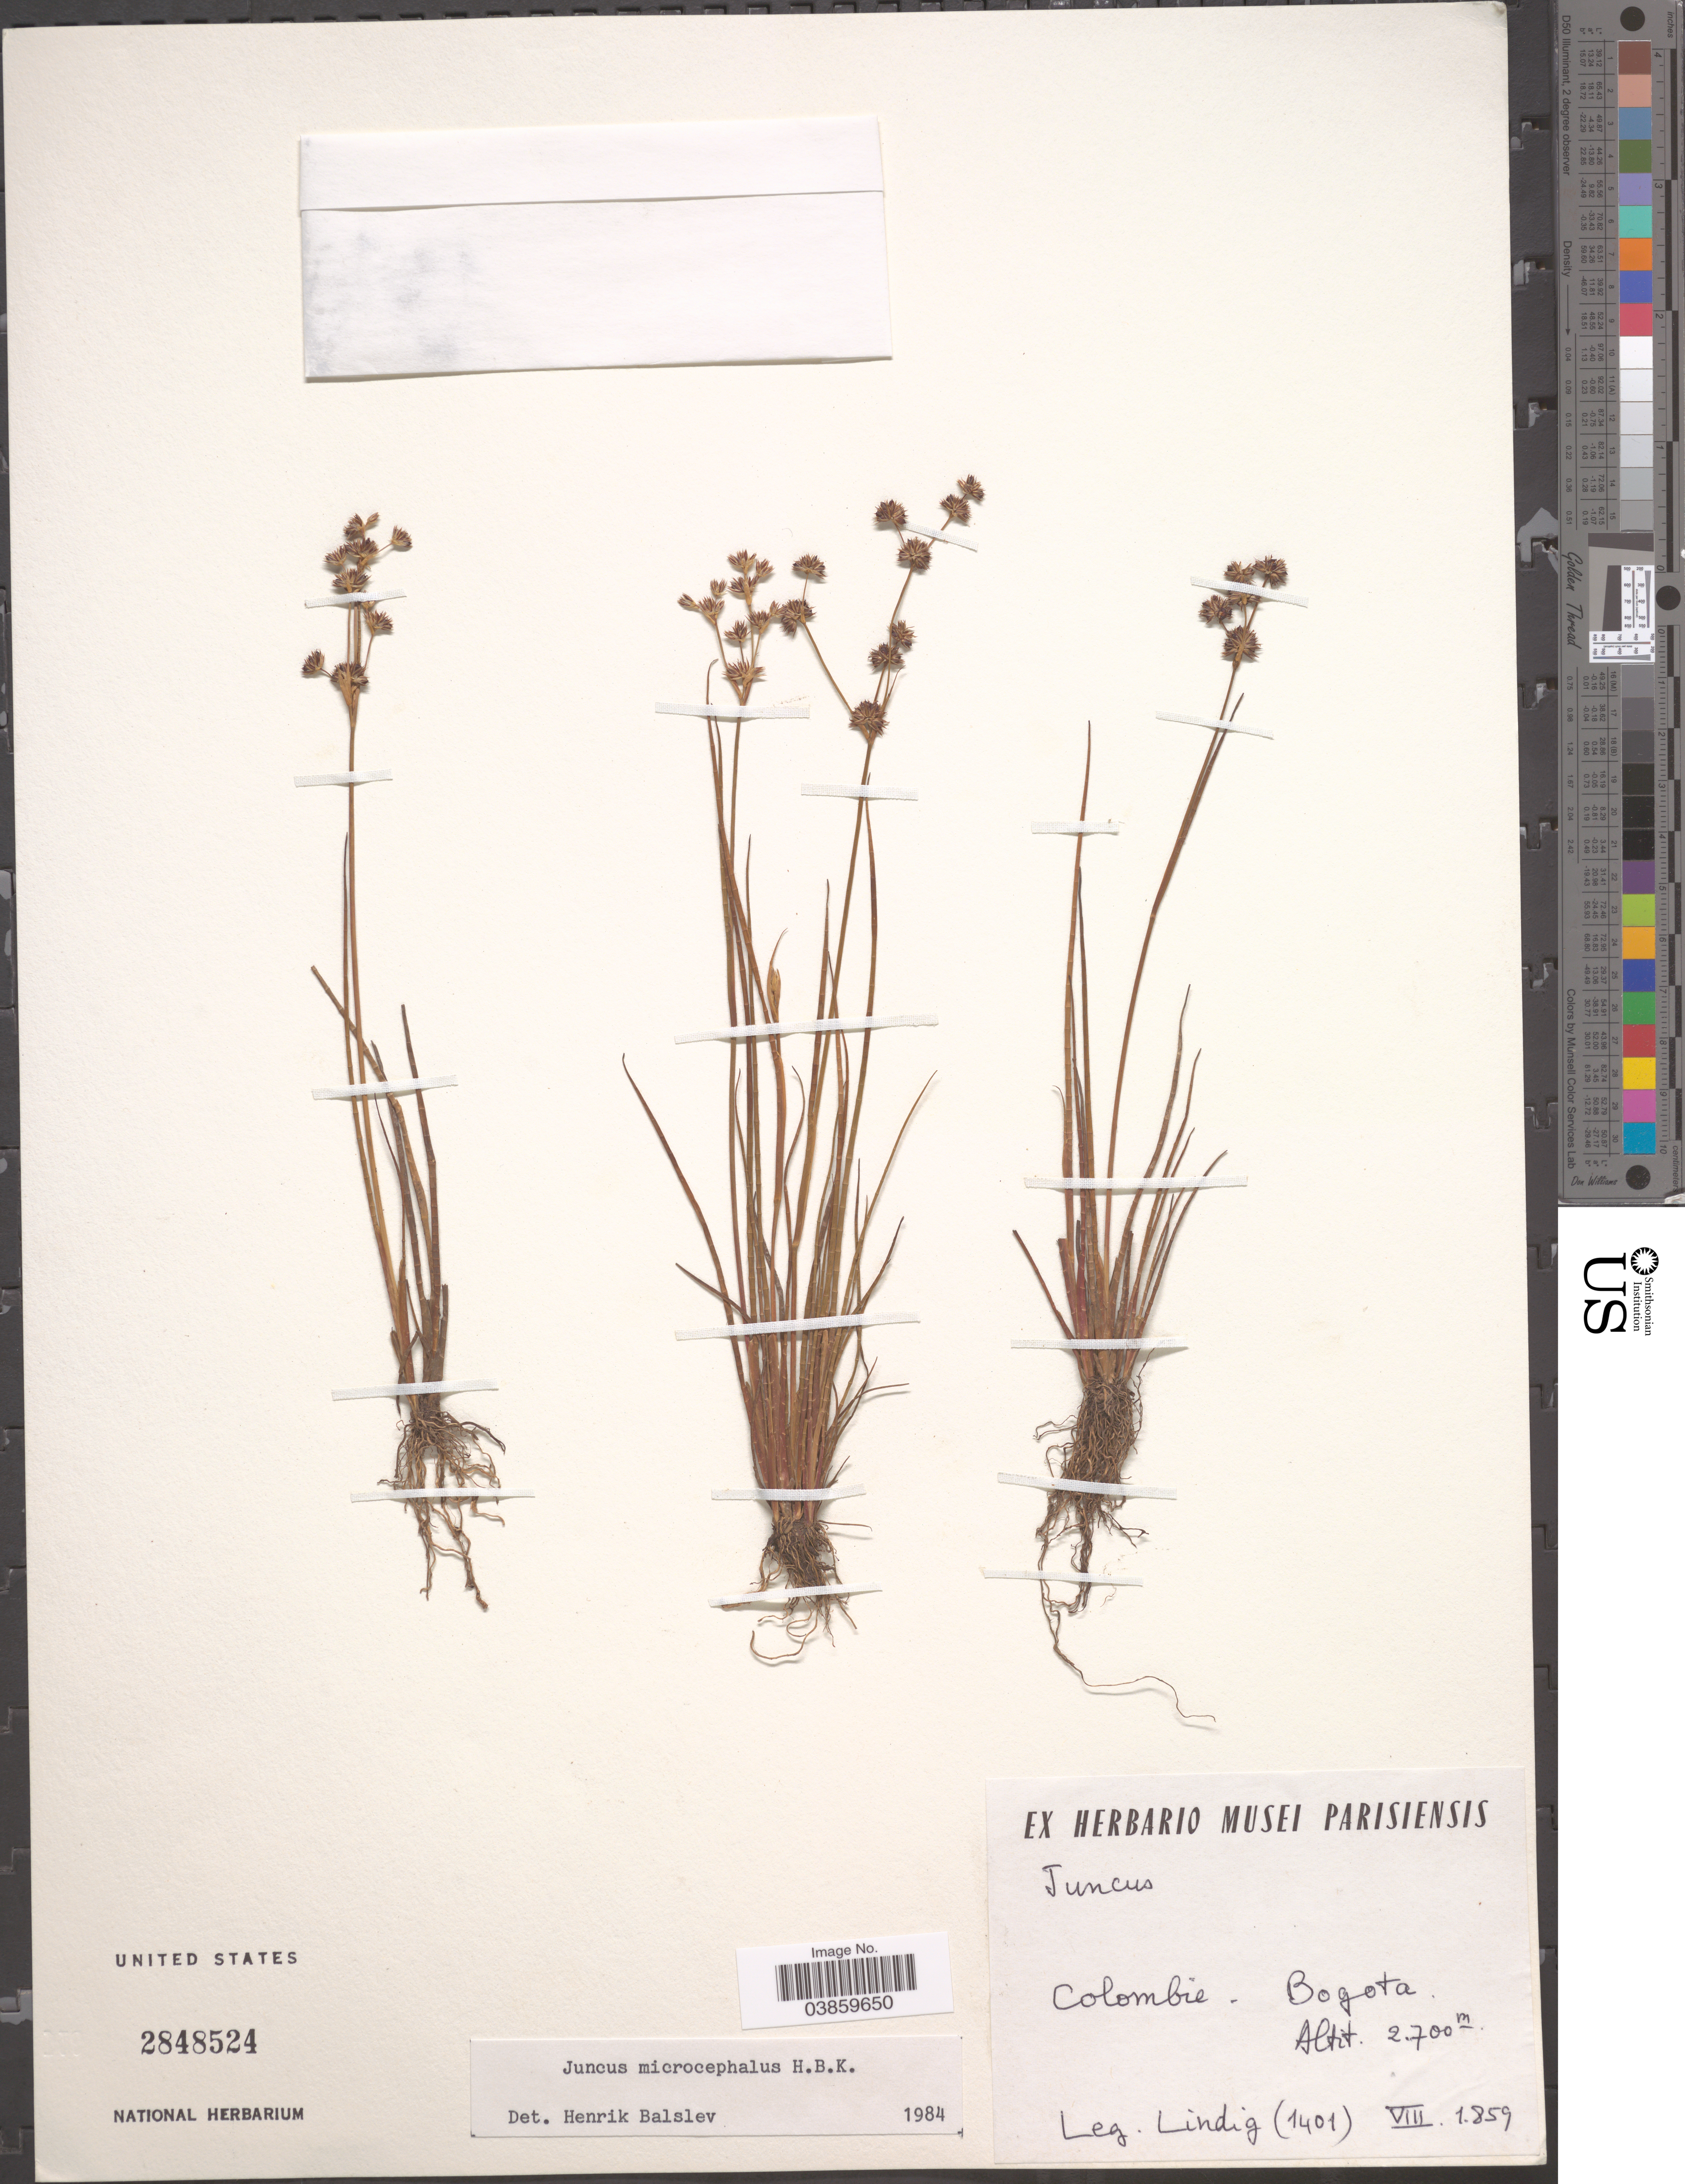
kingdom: Plantae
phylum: Tracheophyta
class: Liliopsida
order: Poales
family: Juncaceae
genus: Juncus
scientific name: Juncus microcephalus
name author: Kunth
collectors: -. Lindig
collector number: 1401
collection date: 1859-08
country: Colombia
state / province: Bogota D.C.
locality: Bogota.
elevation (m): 2700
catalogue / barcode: US 2848524